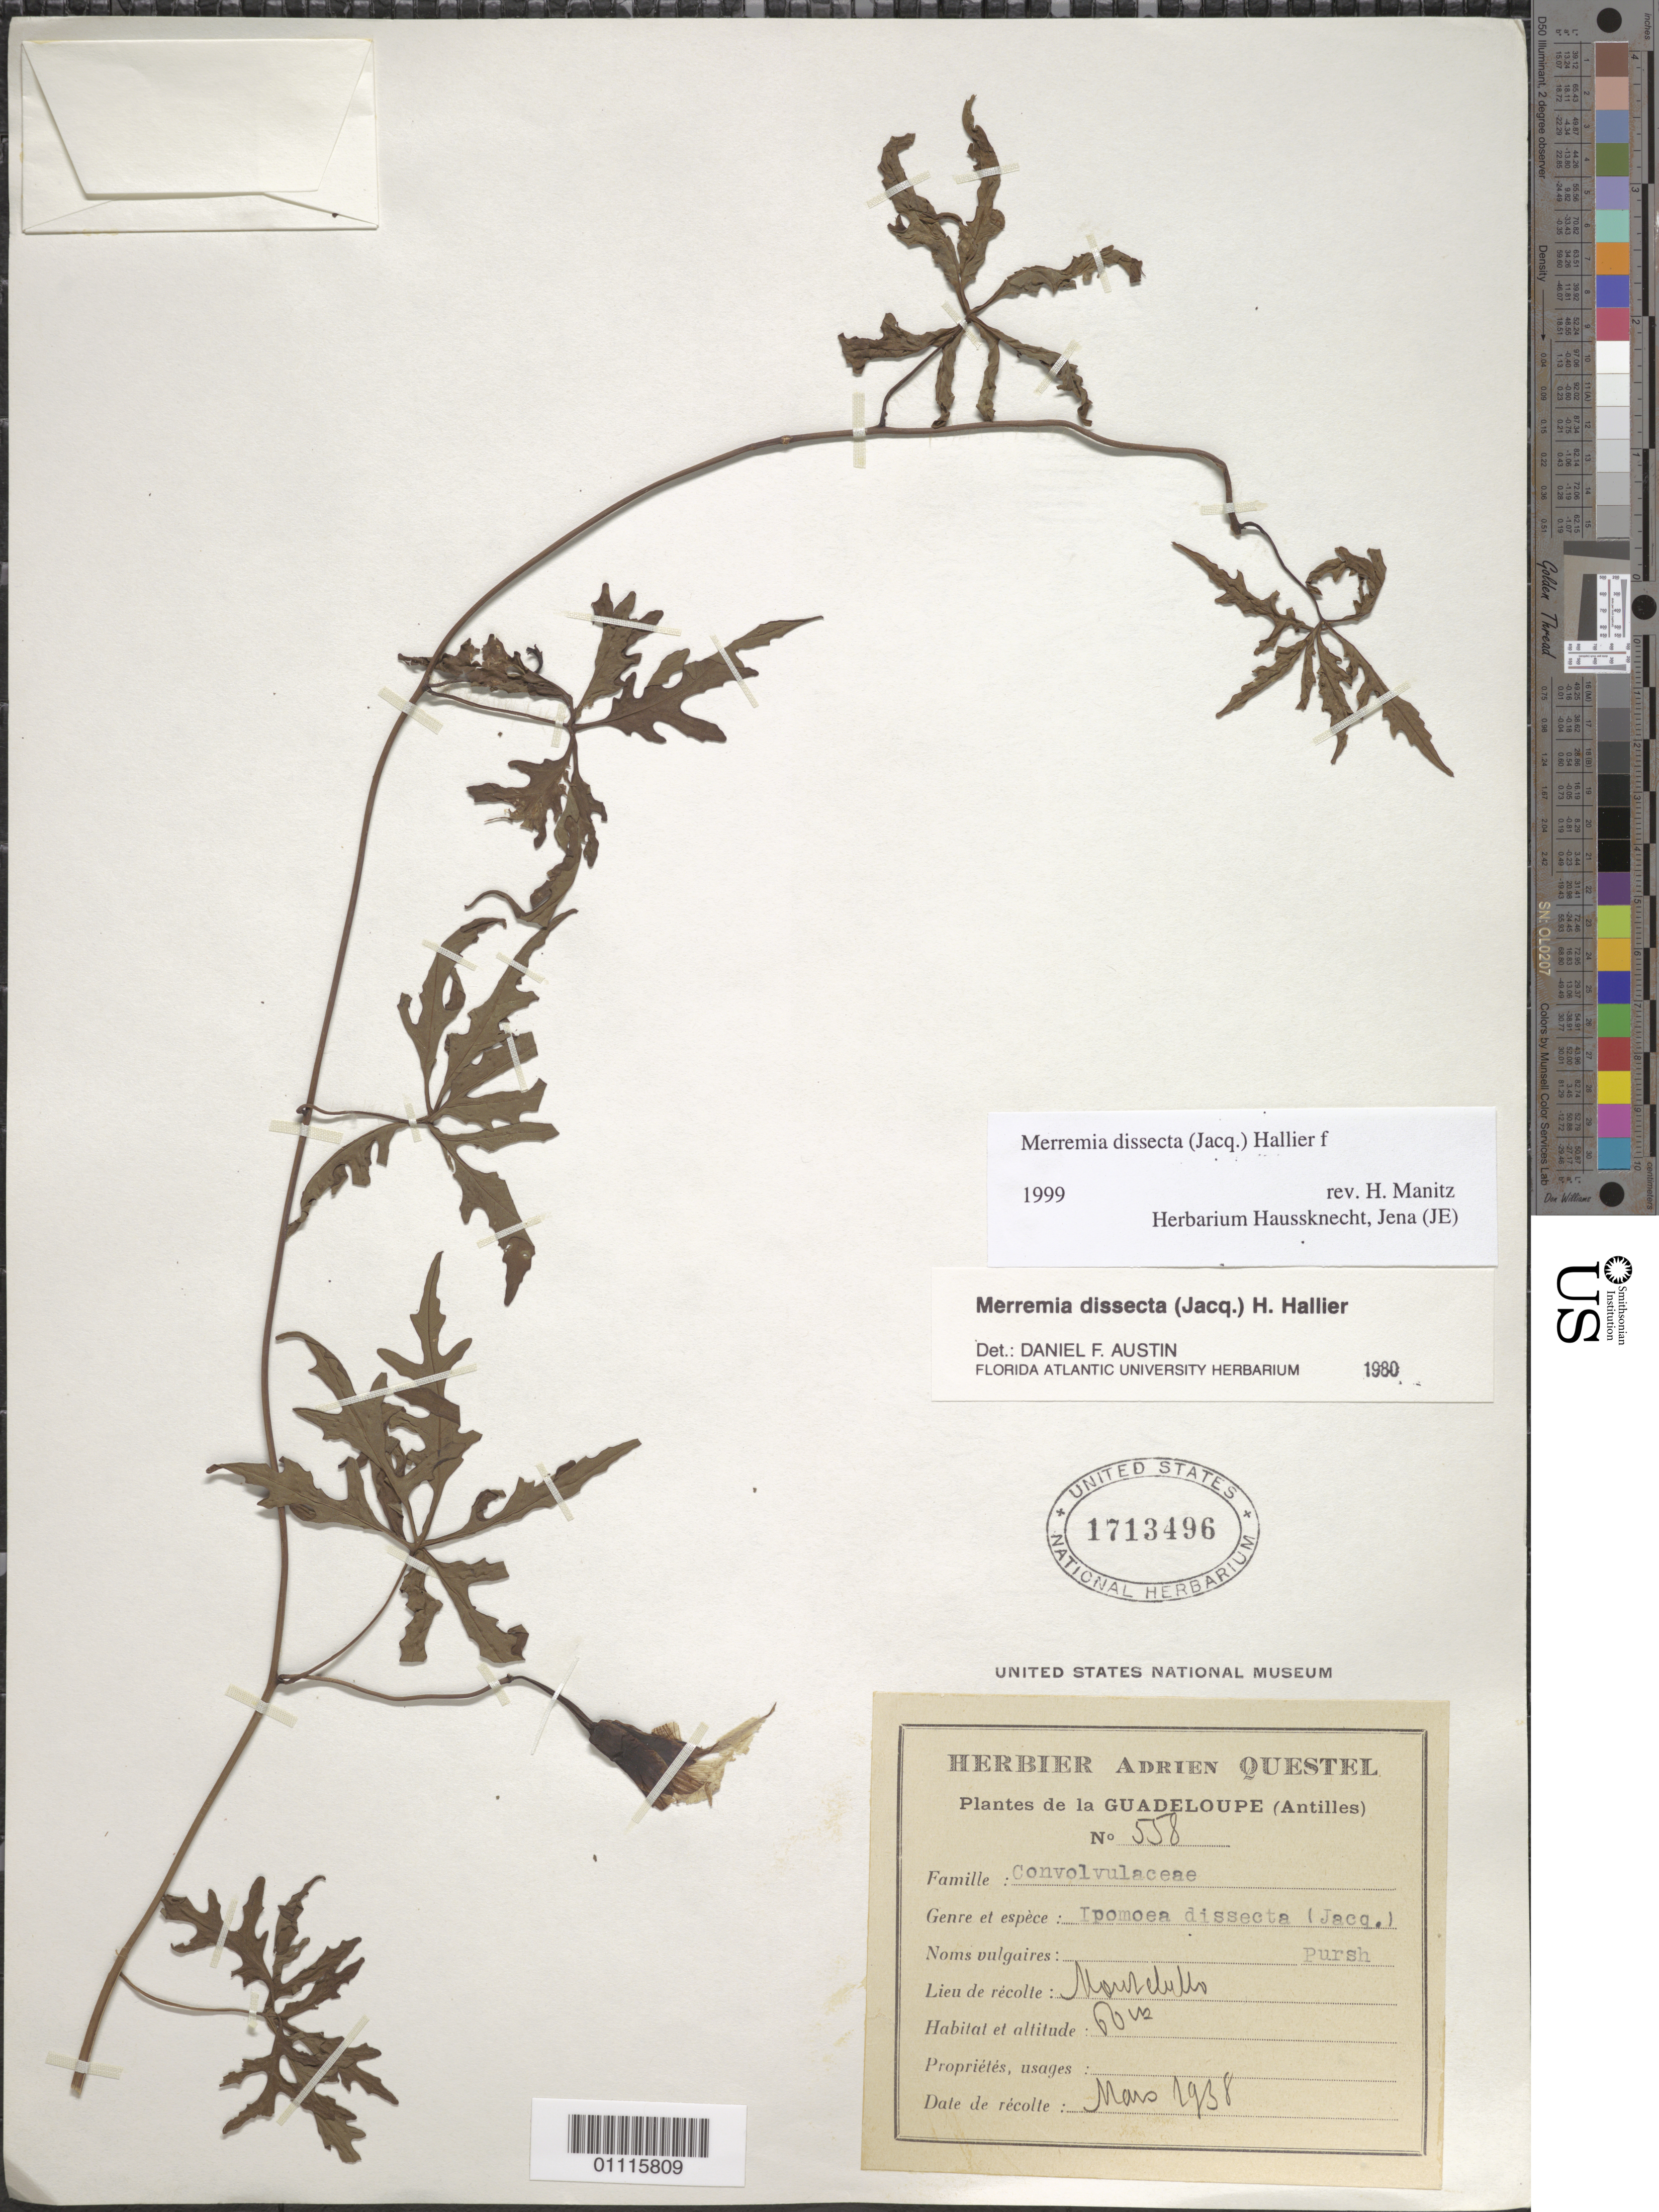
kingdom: Plantae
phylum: Tracheophyta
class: Magnoliopsida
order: Solanales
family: Convolvulaceae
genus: Distimake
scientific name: Distimake dissectus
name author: (Jacq.) A. R. Simões & Staples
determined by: Strong, Mark T., (BOT), Smithsonian Institution - National Museum of Natural History (UNITED STATES)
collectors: A. Questel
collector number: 558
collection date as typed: Mar 1938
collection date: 1938-03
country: Guadeloupe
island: Basse Terre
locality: Montebello.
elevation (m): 60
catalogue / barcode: US 1713496